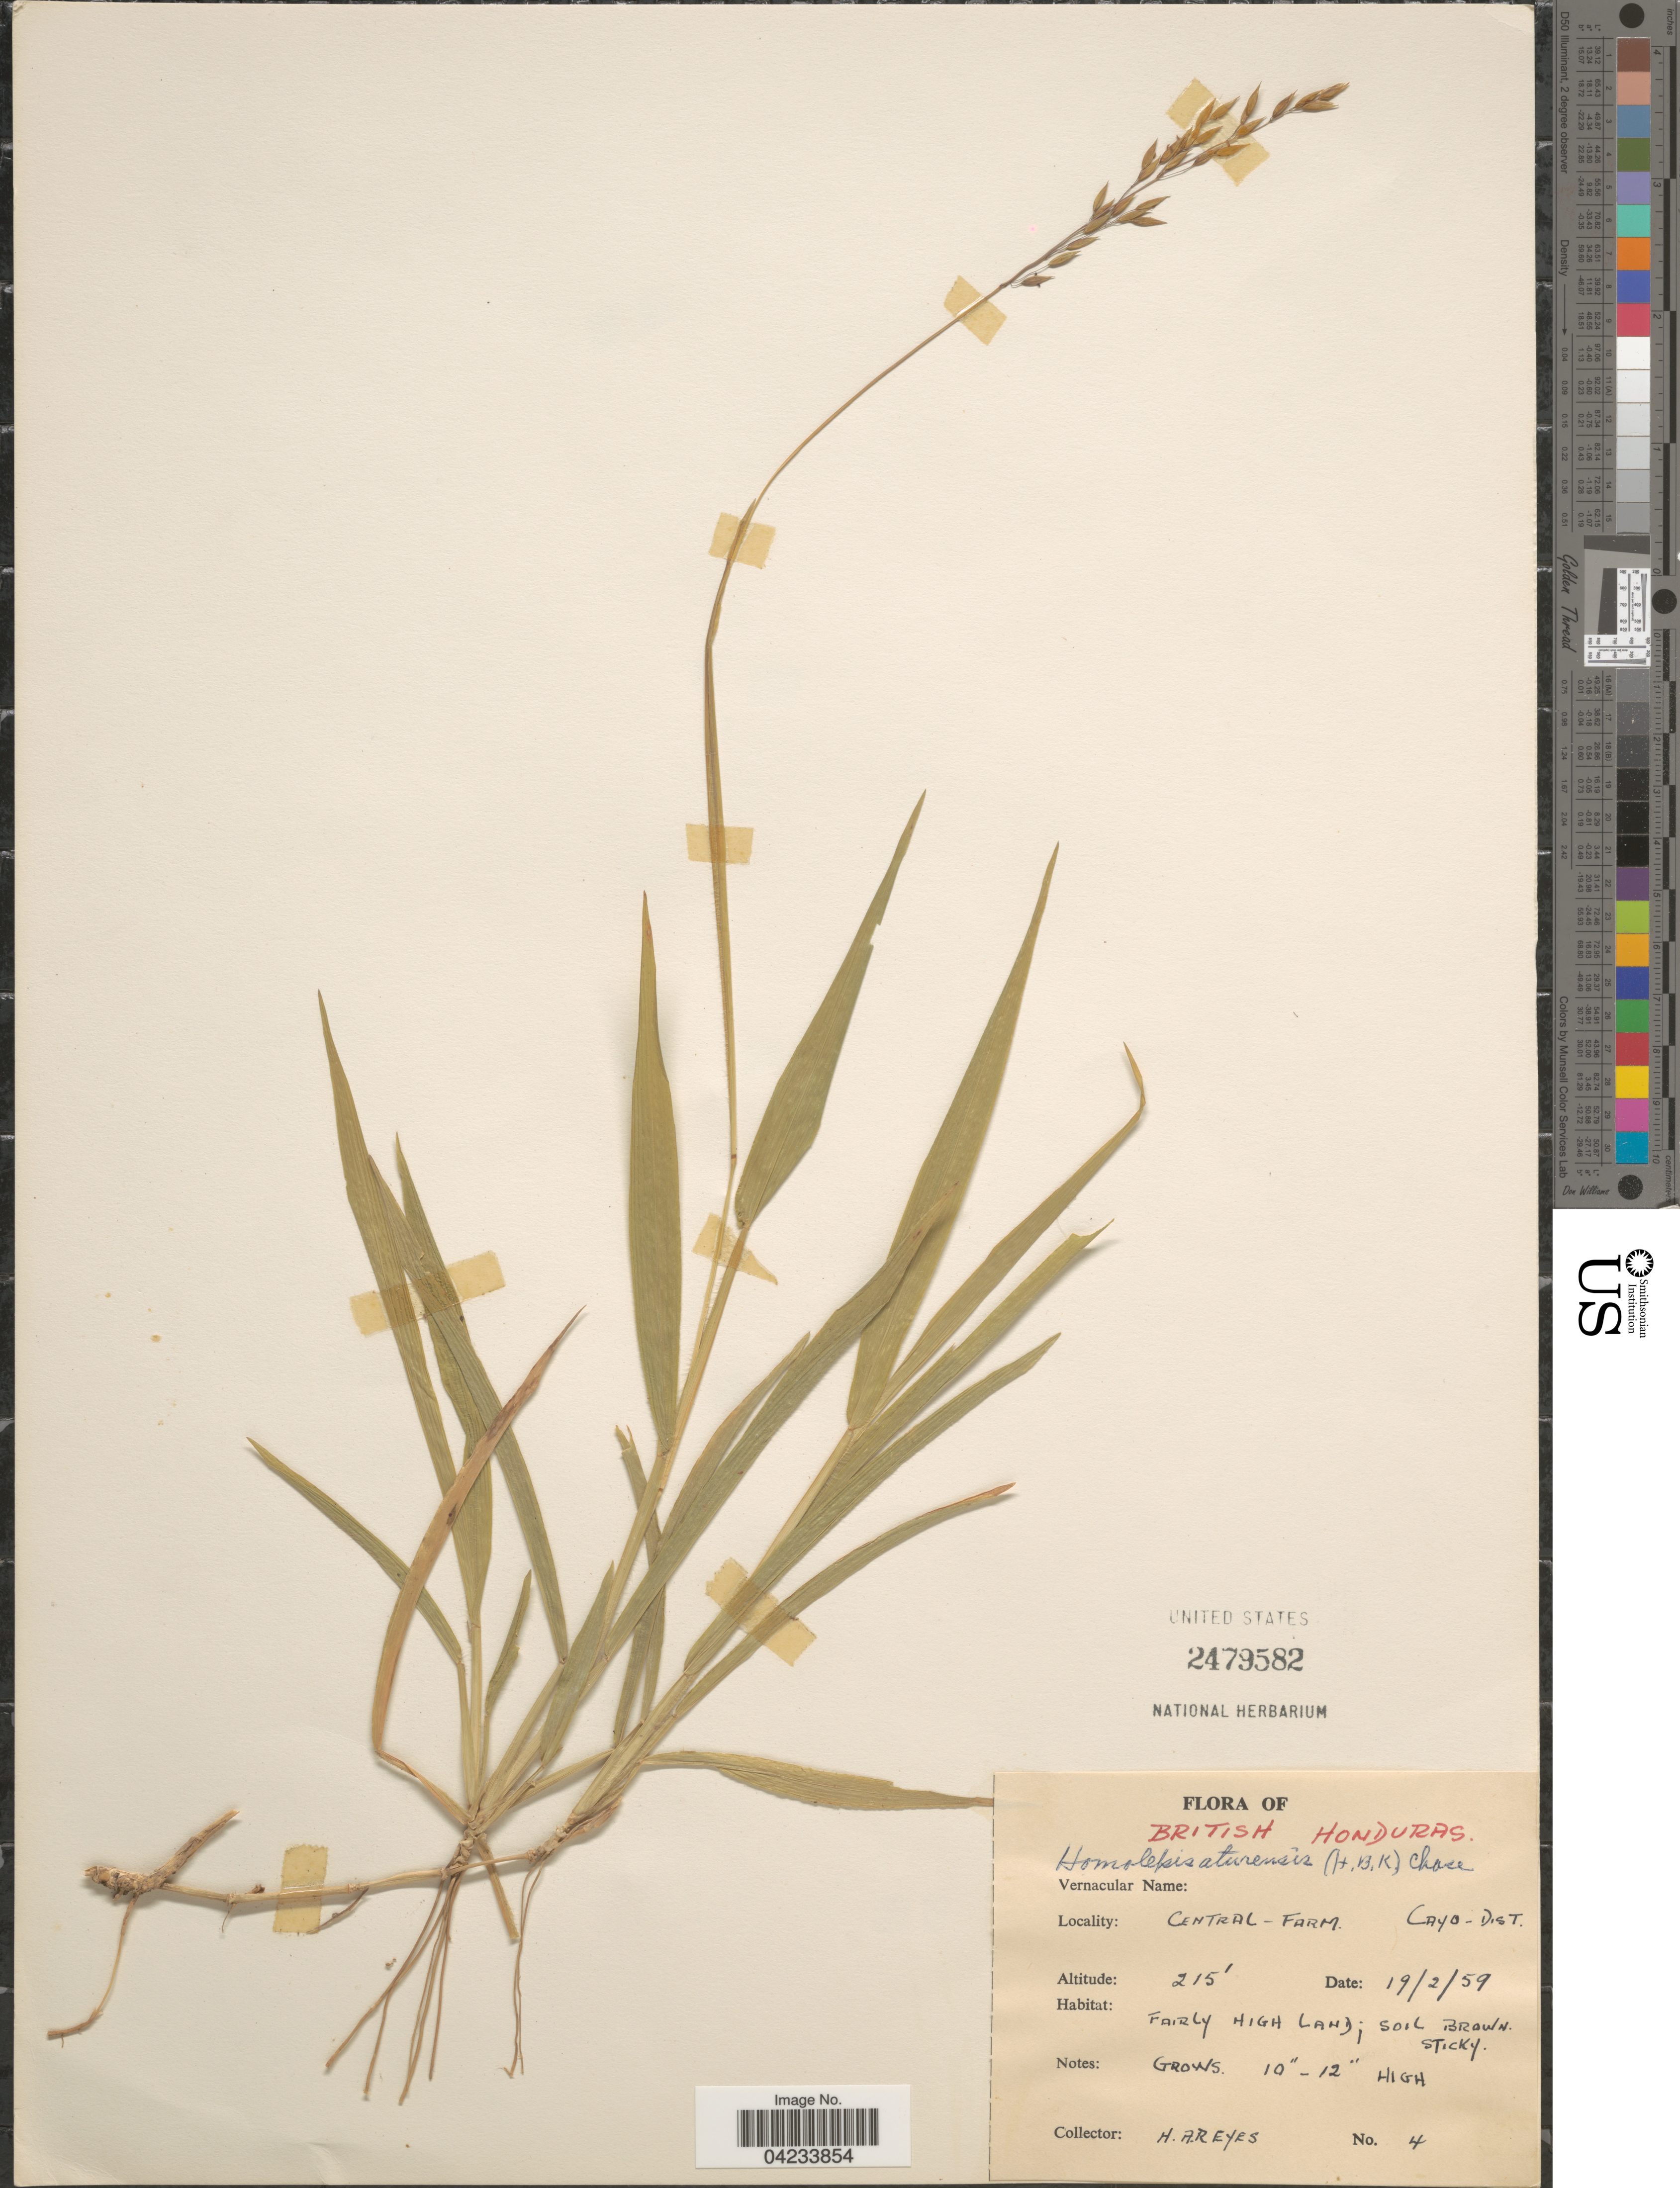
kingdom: Plantae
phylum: Tracheophyta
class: Liliopsida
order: Poales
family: Poaceae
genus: Homolepis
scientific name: Homolepis aturensis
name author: (Kunth) Chase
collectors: H. Reyes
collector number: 4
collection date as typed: Transcribed d/m/y: 19/2/59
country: Belize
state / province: Cayo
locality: British Honduras. Central - Farm. Cayo - Dist.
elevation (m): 66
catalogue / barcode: US 2479582